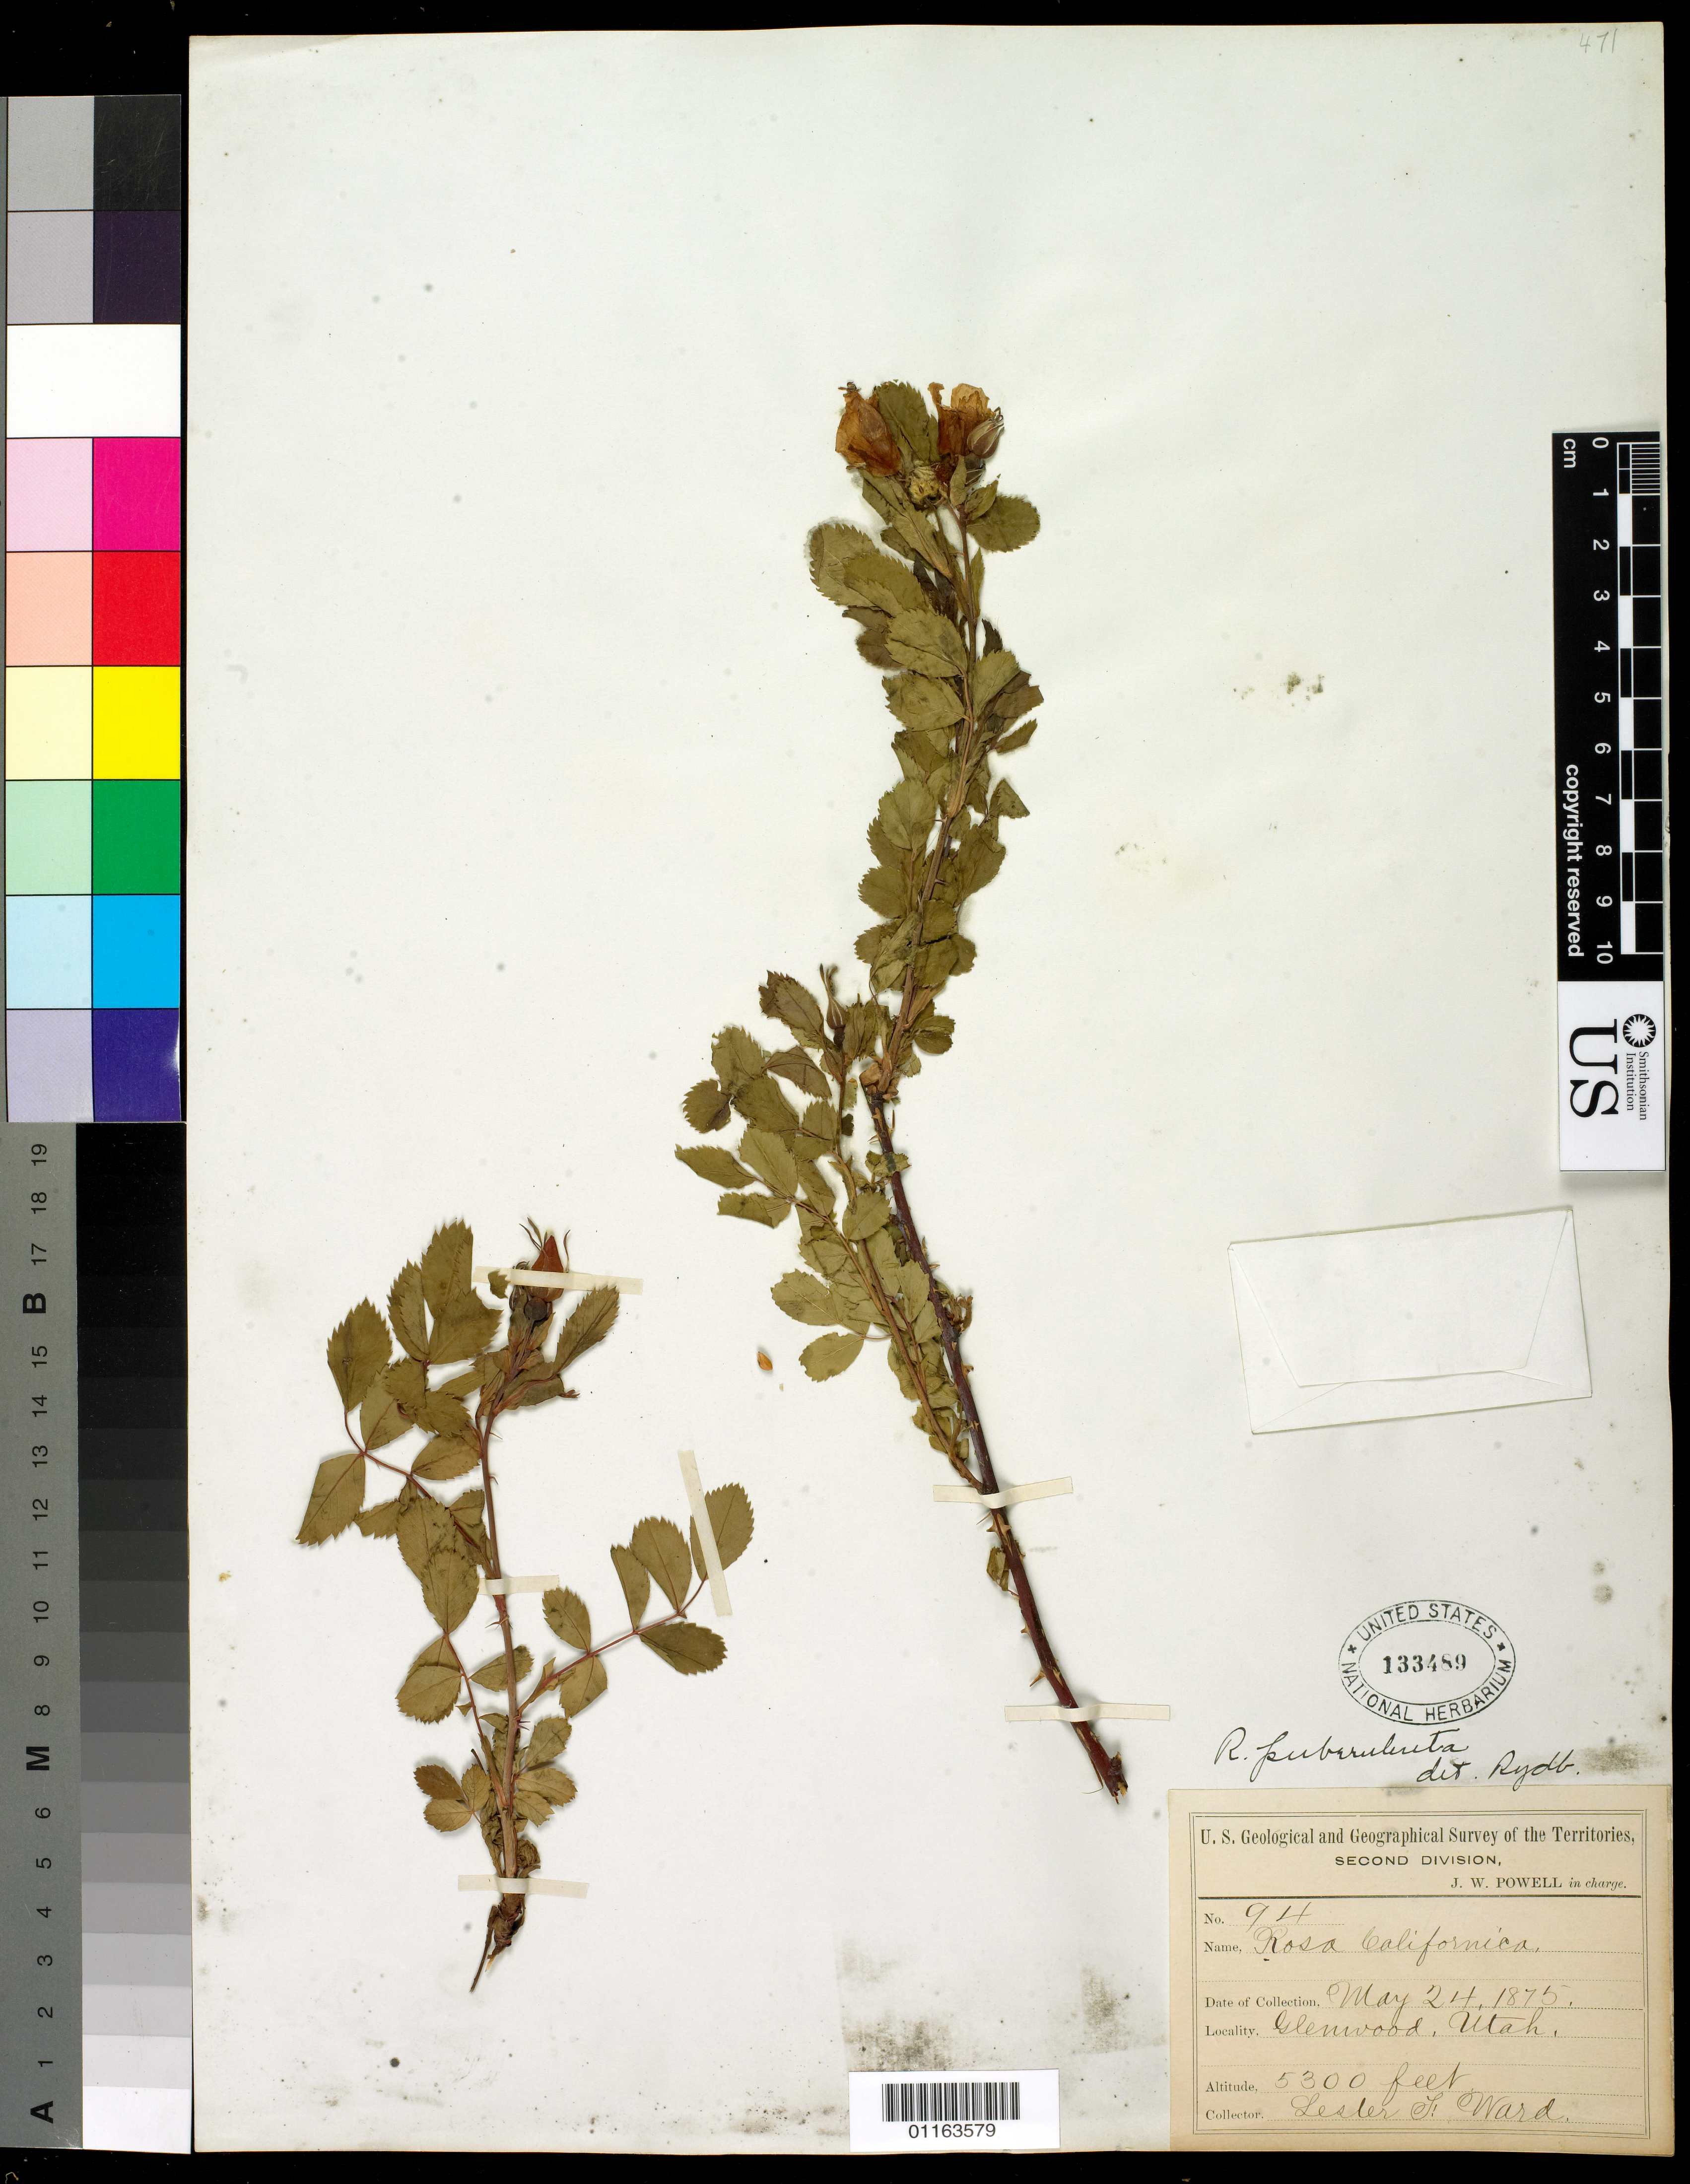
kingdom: Plantae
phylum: Tracheophyta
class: Magnoliopsida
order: Rosales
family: Rosaceae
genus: Rosa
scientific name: Rosa puberulenta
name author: Rydb.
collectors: L. F. Ward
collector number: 94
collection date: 1875-05-24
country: United States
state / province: Utah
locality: Glenwood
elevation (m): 1615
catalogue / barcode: US 133489